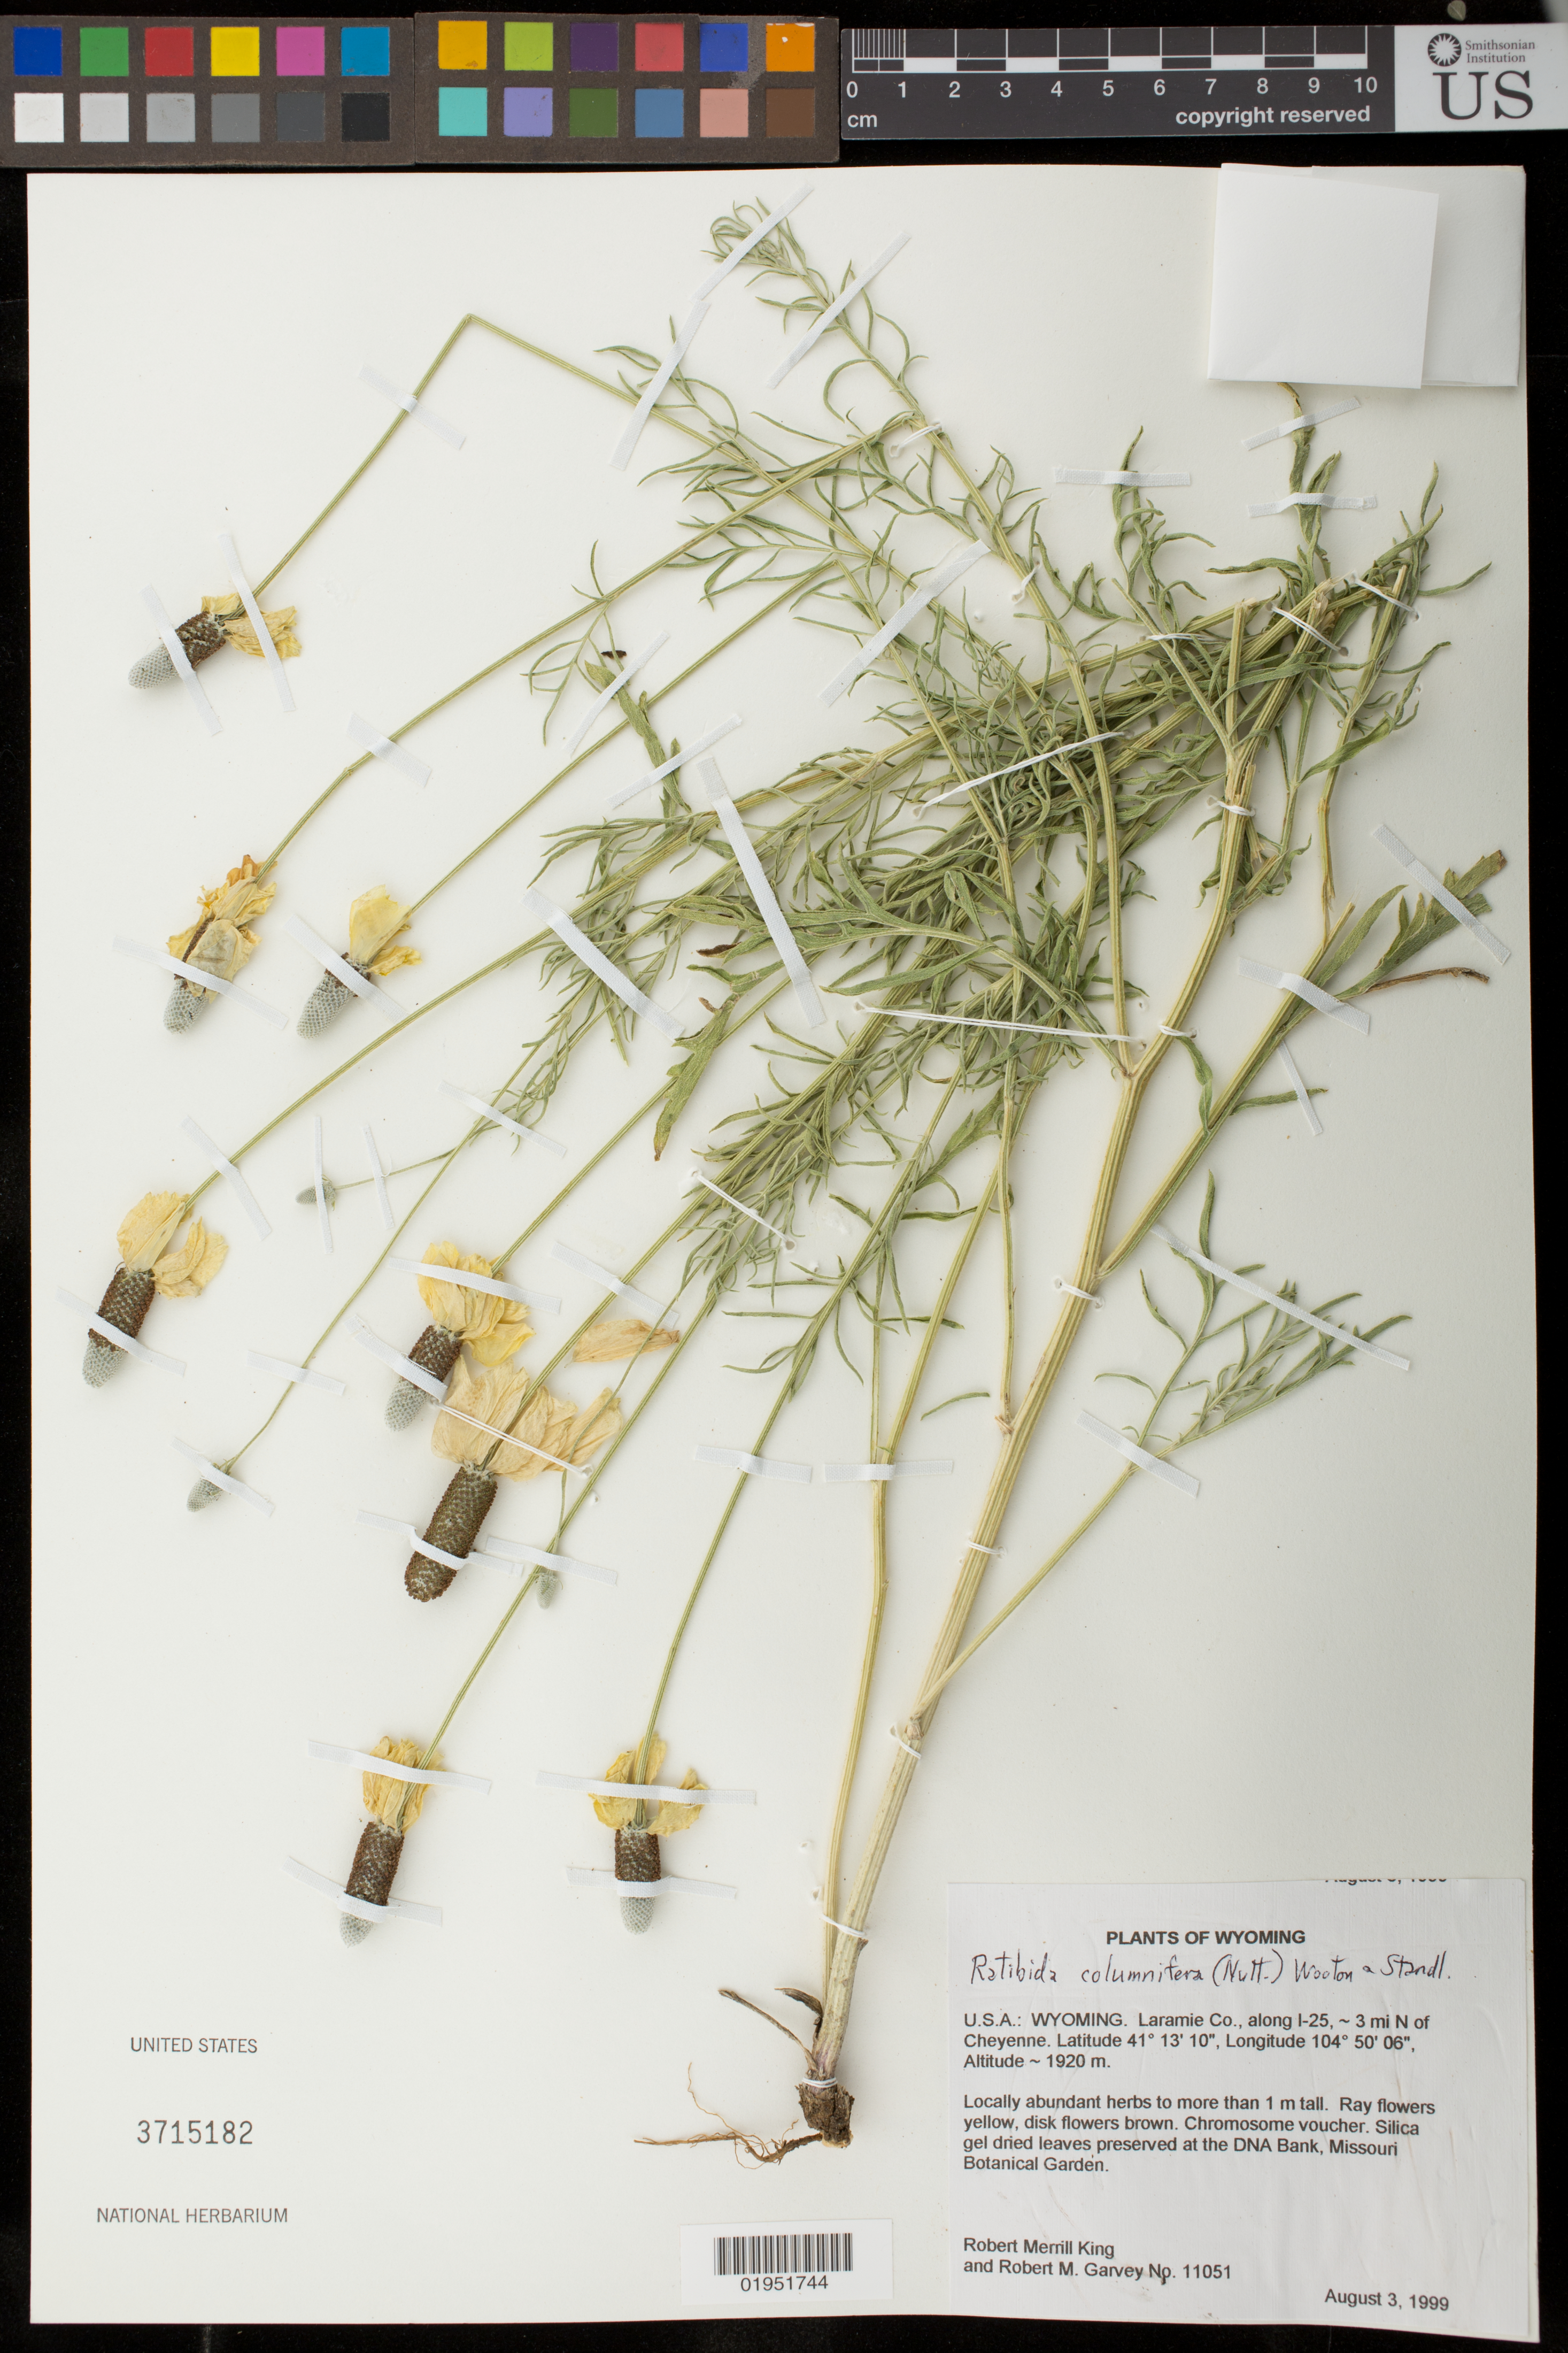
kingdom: Plantae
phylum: Tracheophyta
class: Magnoliopsida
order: Asterales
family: Asteraceae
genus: Ratibida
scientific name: Ratibida columnifera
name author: (Nutt.) Wooton & Standl.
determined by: Robinson, Harold E., (US)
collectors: R. M. King & R. Garvey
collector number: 11051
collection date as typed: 3 Aug 1999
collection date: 1999-08-03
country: United States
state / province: Wyoming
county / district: Laramie Co.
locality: Along I-25, ca. 3 mi N of Cheyenne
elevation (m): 1920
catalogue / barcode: US 3715182